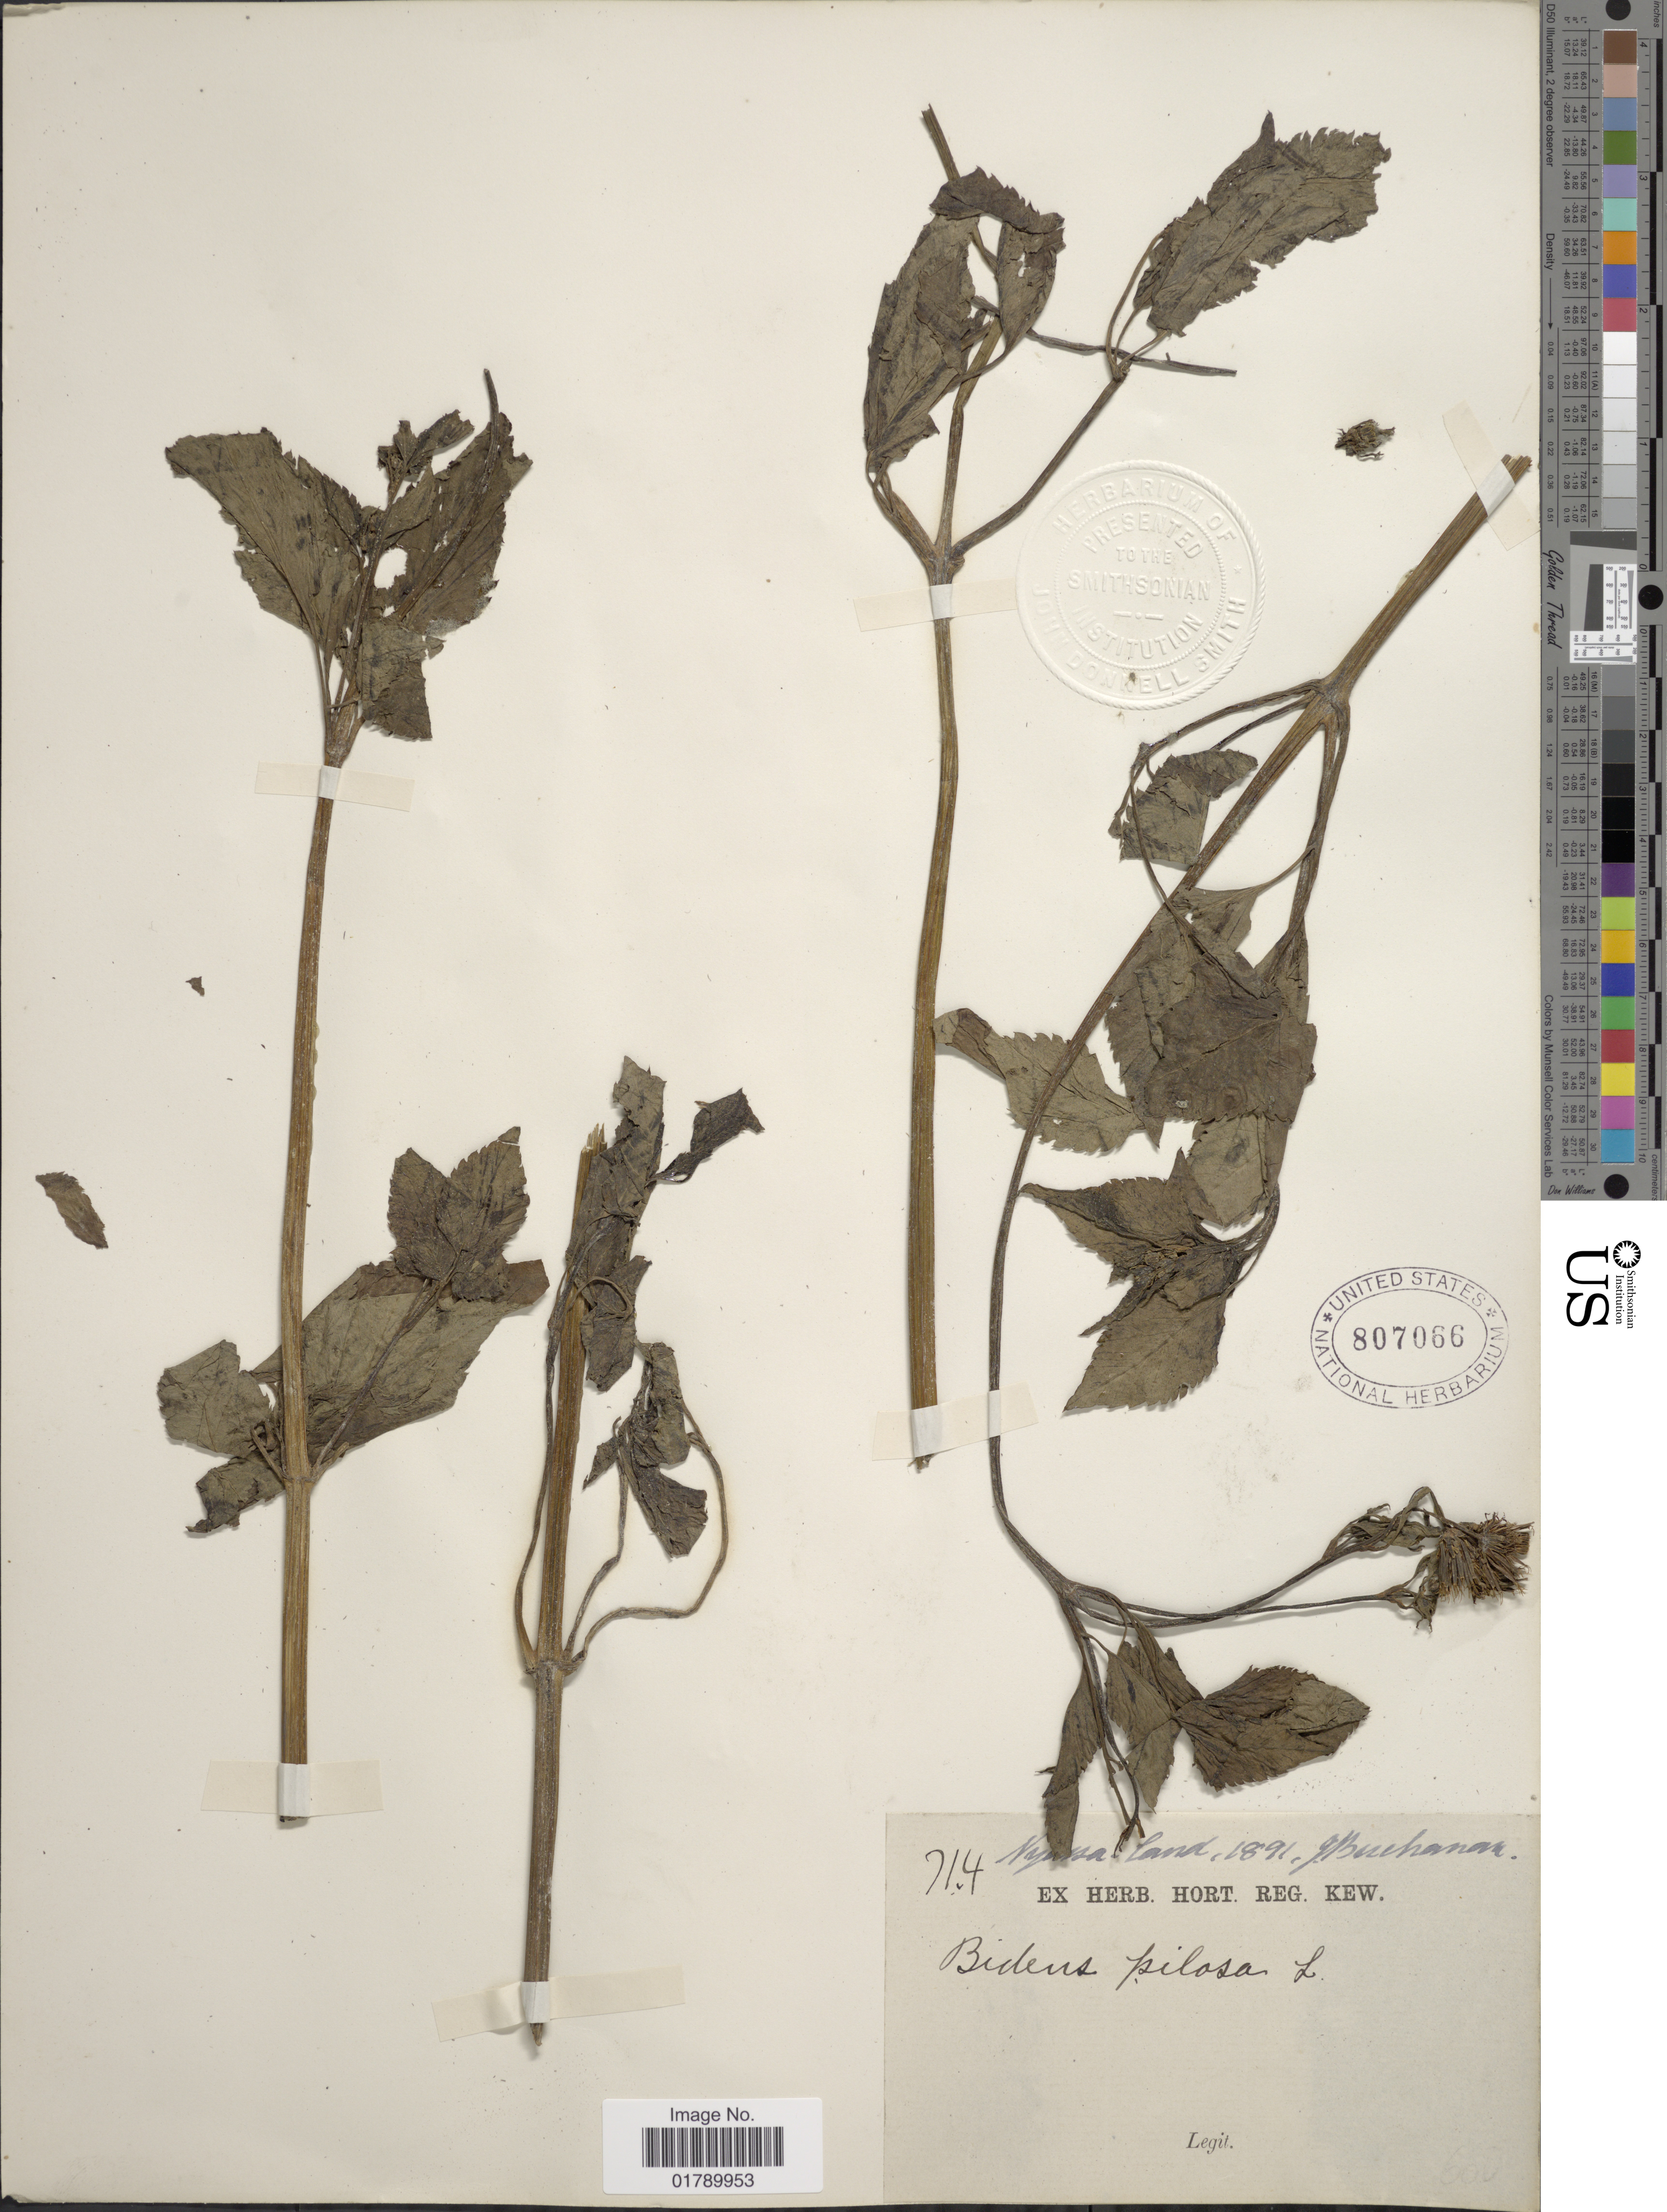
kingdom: Plantae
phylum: Tracheophyta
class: Magnoliopsida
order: Asterales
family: Asteraceae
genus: Bidens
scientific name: Bidens pilosa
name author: L.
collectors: J. Buchanan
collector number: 714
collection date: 1891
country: Malawi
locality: Nyassaland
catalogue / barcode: US 807066